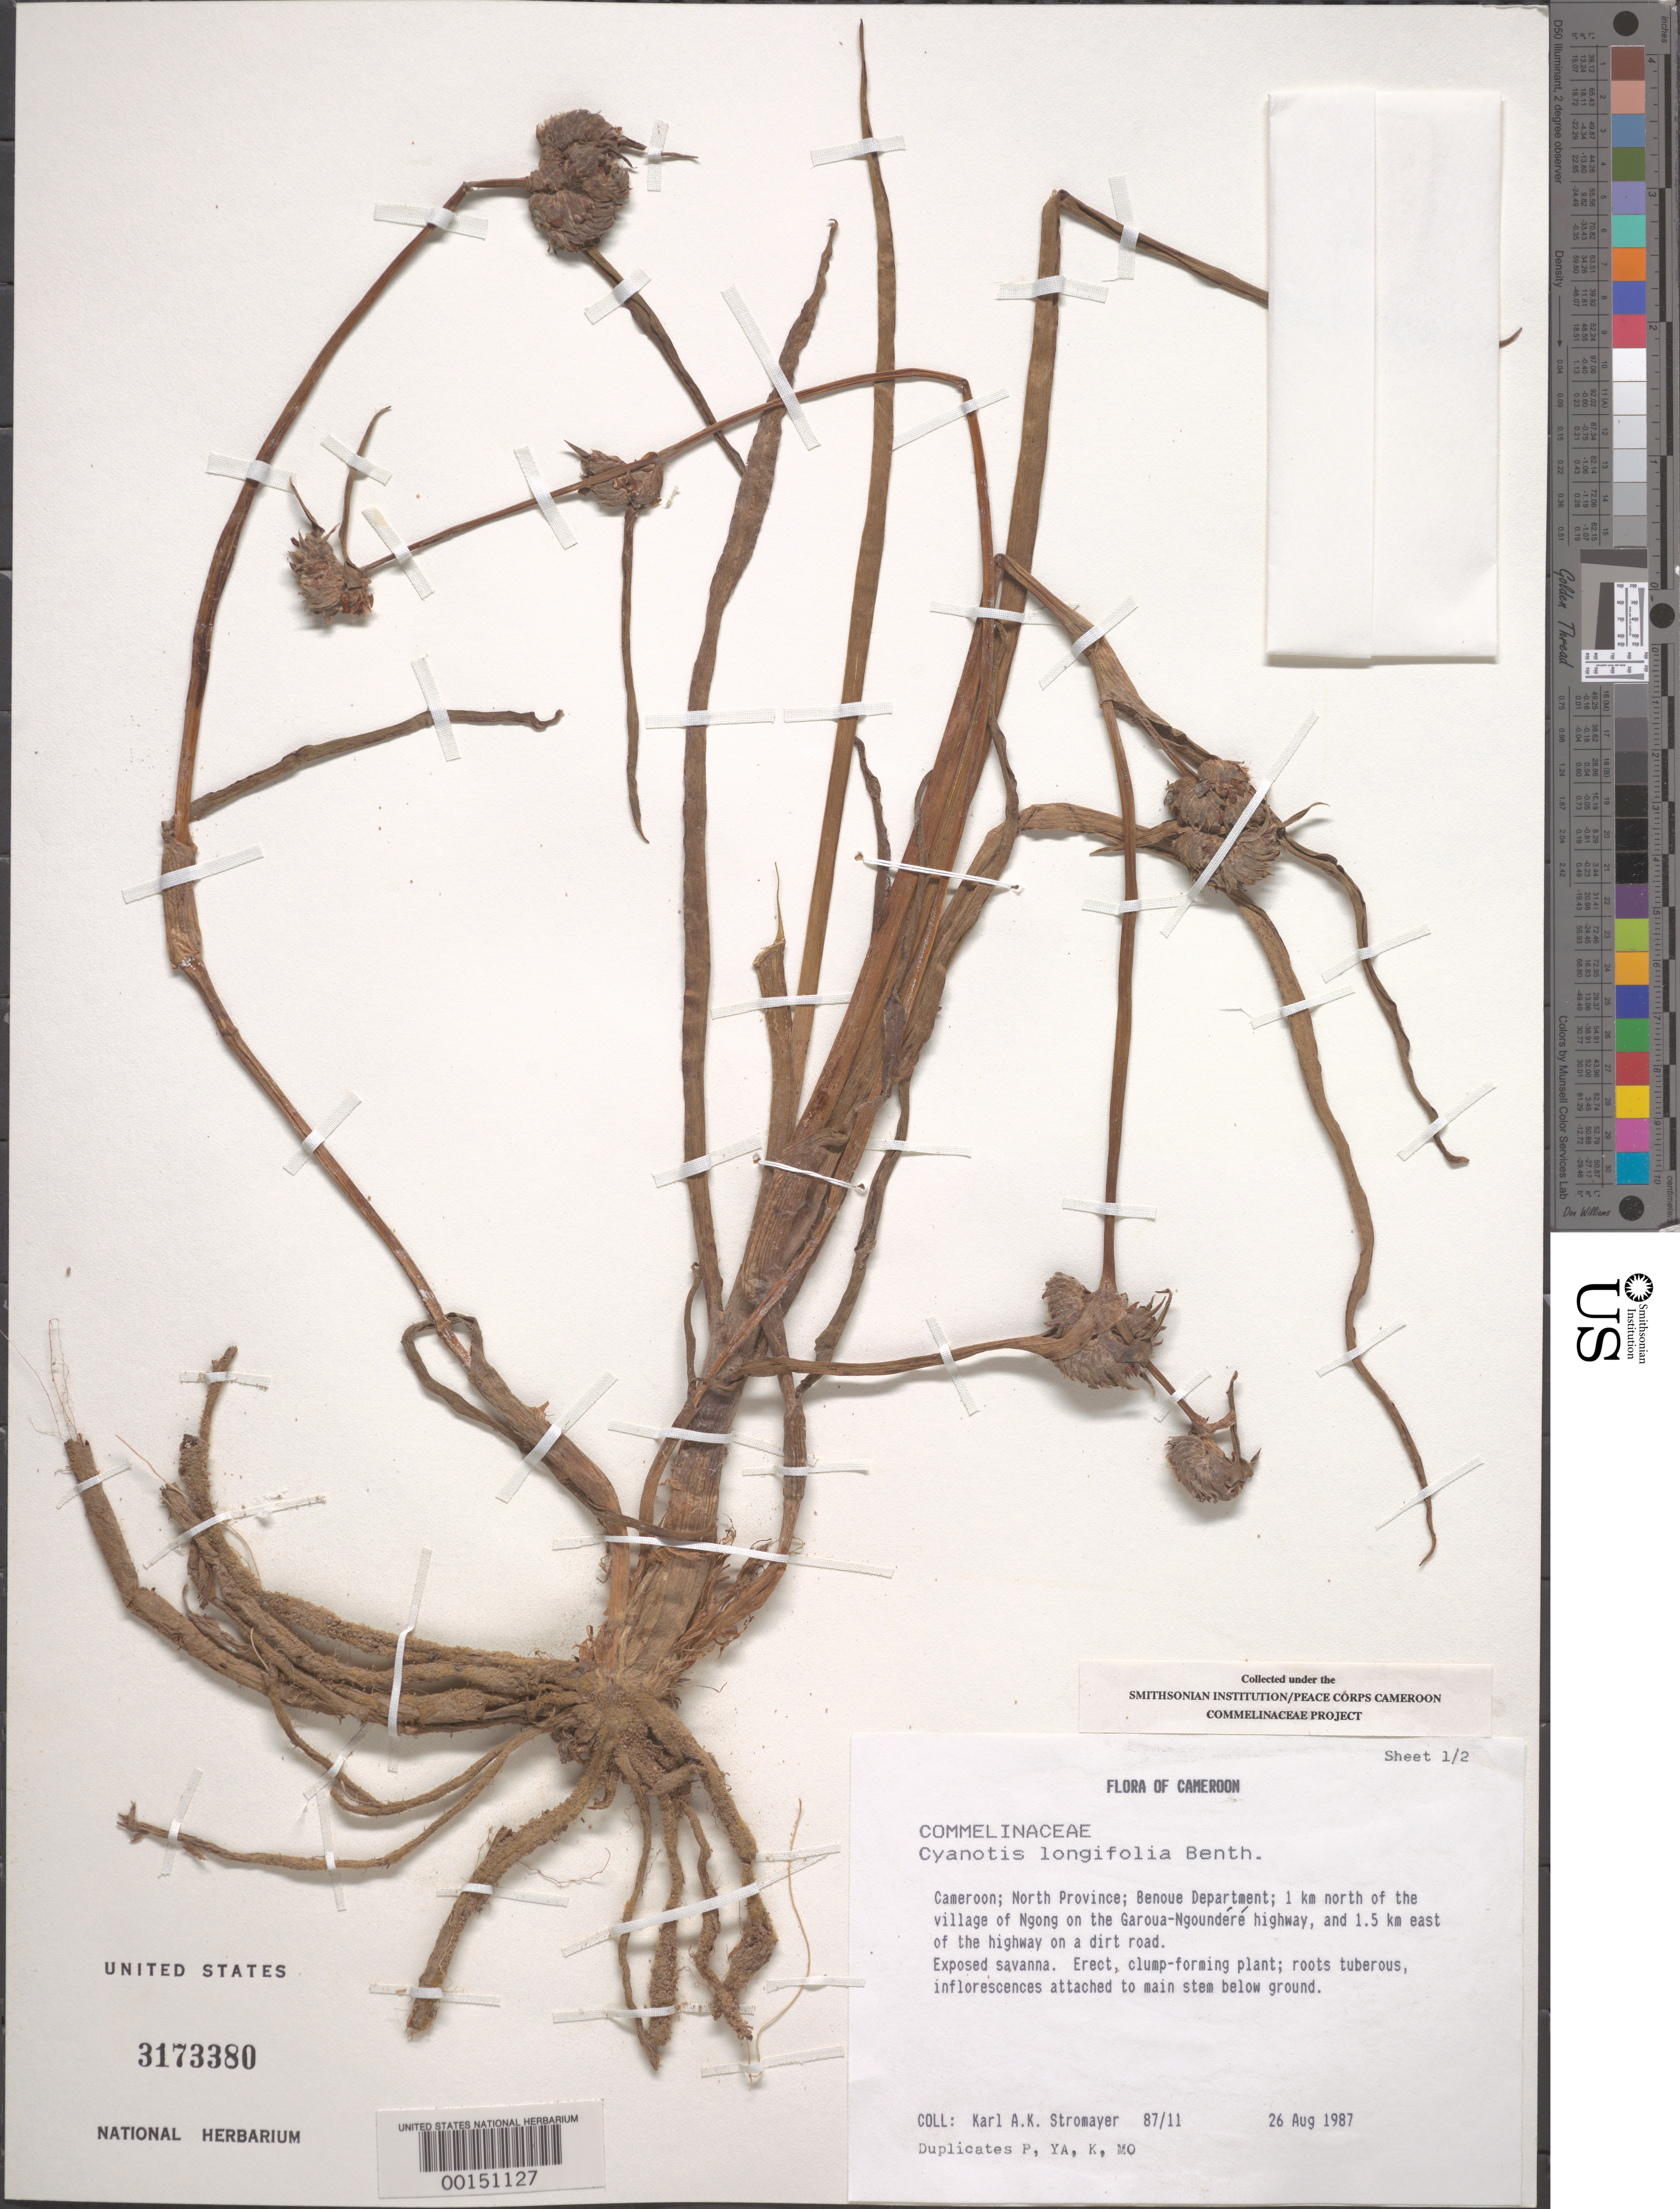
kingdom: Plantae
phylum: Tracheophyta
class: Liliopsida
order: Commelinales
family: Commelinaceae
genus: Cyanotis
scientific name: Cyanotis longifolia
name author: Benth.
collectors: K. A. Stromayer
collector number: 87/11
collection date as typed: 26 Aug 1987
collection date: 1987-08-26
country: Cameroon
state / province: Nord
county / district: Bénoué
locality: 1 km n of village on ngong on garoua-ngoundere highway, 1.5 km e of highway on dirt road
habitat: Exposed savanna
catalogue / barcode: US 3173380